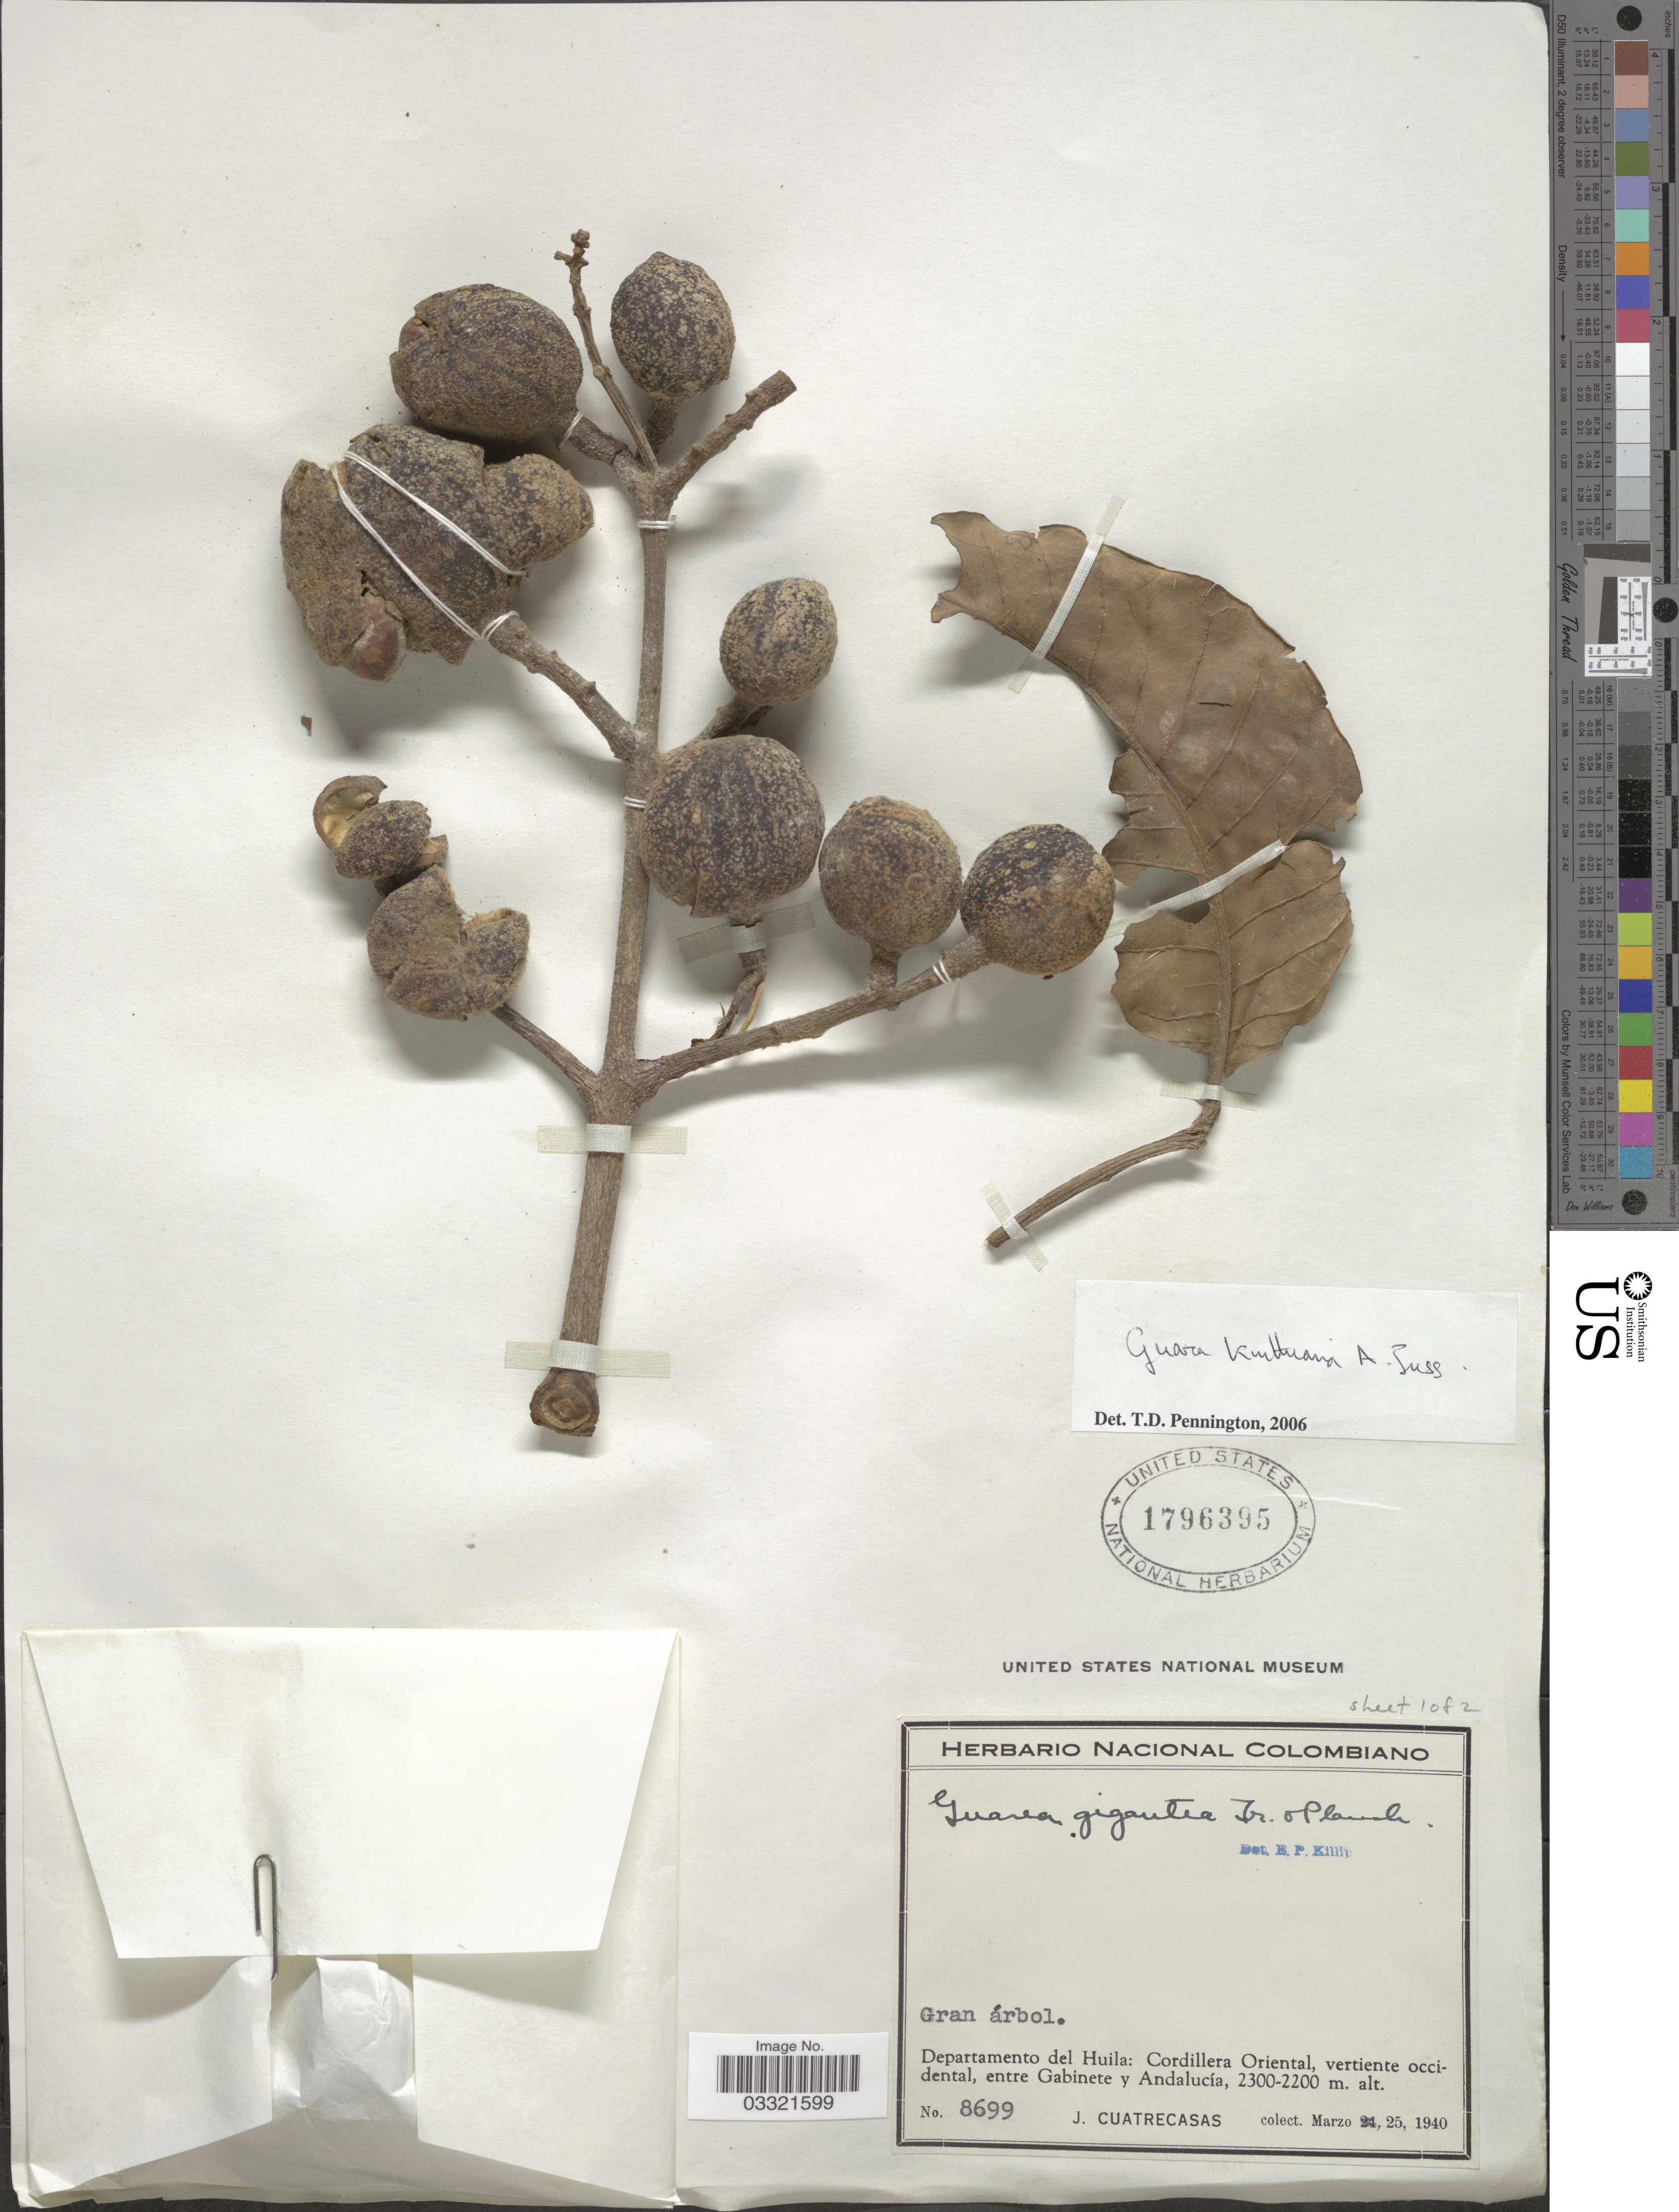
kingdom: Plantae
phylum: Tracheophyta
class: Magnoliopsida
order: Sapindales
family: Meliaceae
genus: Guarea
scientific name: Guarea kunthiana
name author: A. Juss.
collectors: J. Cuatrecasas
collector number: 8699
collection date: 1940-03-25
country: Colombia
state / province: Huila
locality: Departamento del Huila: Cordillera Oriental, vertiente occidental, entre Gabinete y Andalucía.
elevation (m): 2200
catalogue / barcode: US 1796395